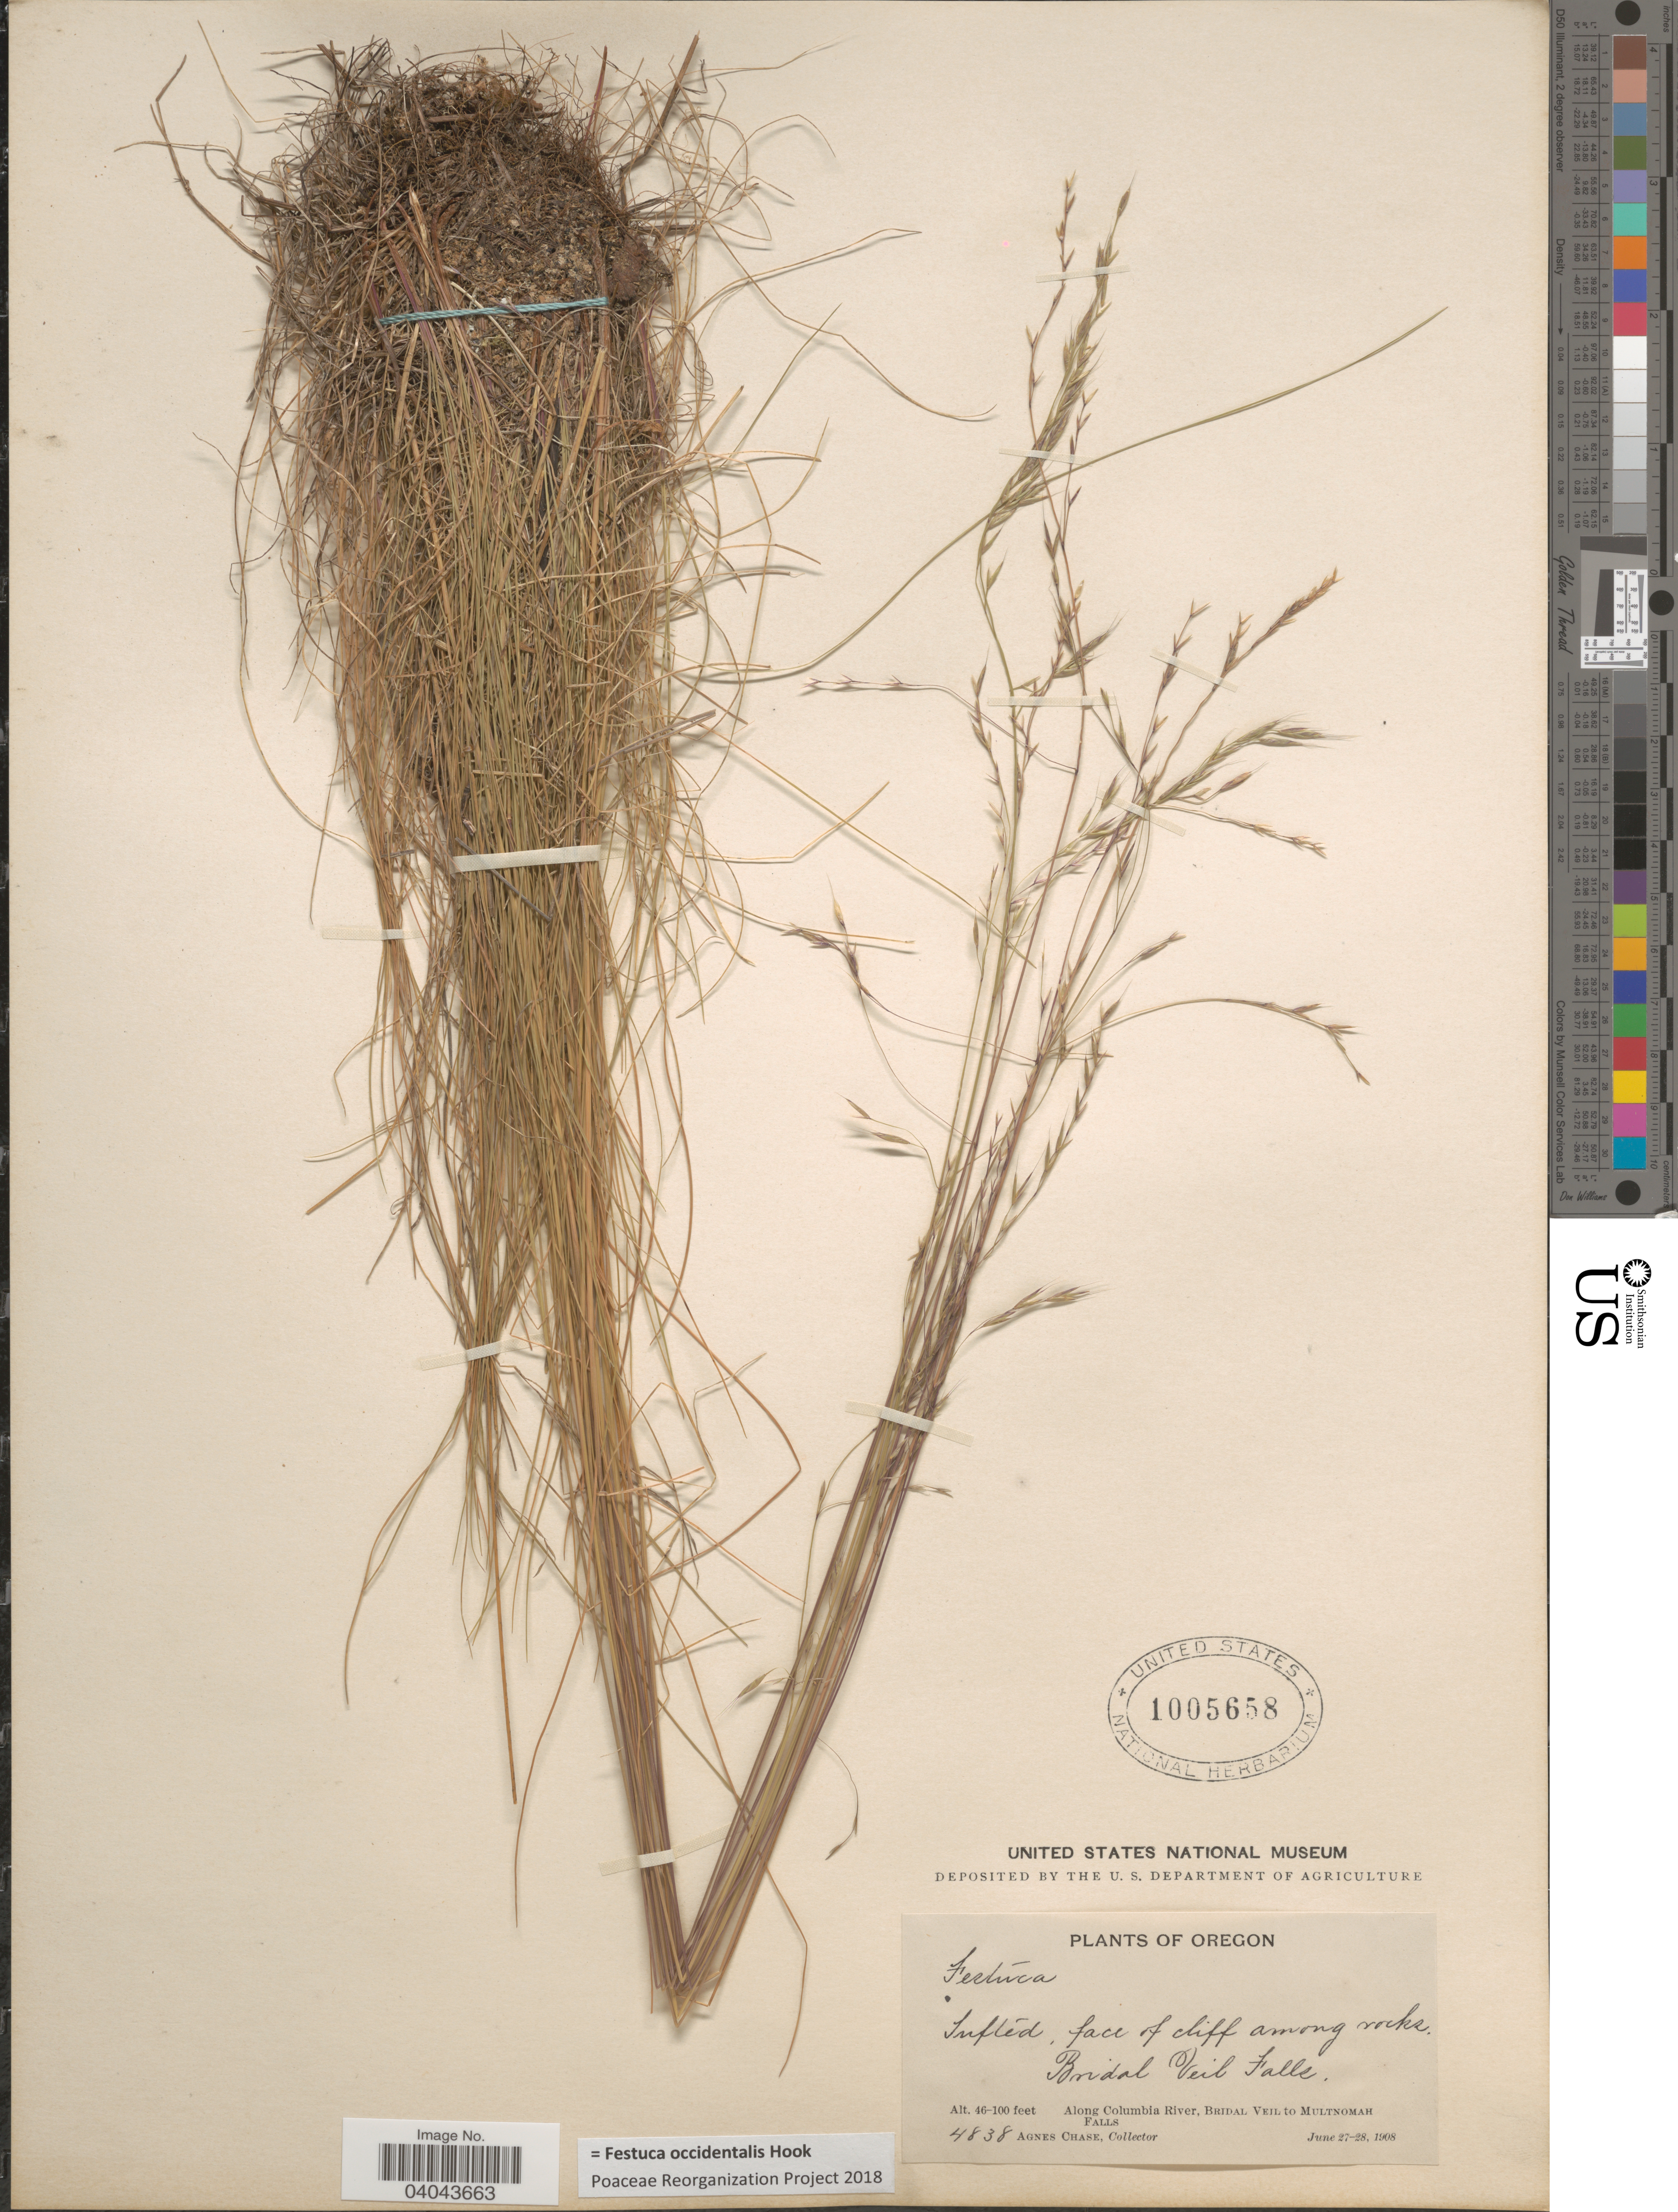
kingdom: Plantae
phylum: Tracheophyta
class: Liliopsida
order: Poales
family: Poaceae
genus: Festuca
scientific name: Festuca occidentalis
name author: Hook.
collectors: A. Chase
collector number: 4838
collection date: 1908-06-27/1908-06-28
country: United States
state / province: Oregon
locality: Bridal Veil Falls. Along Columbia River, Bridal Veil to Multnomah Falls.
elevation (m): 14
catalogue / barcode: US 1005658